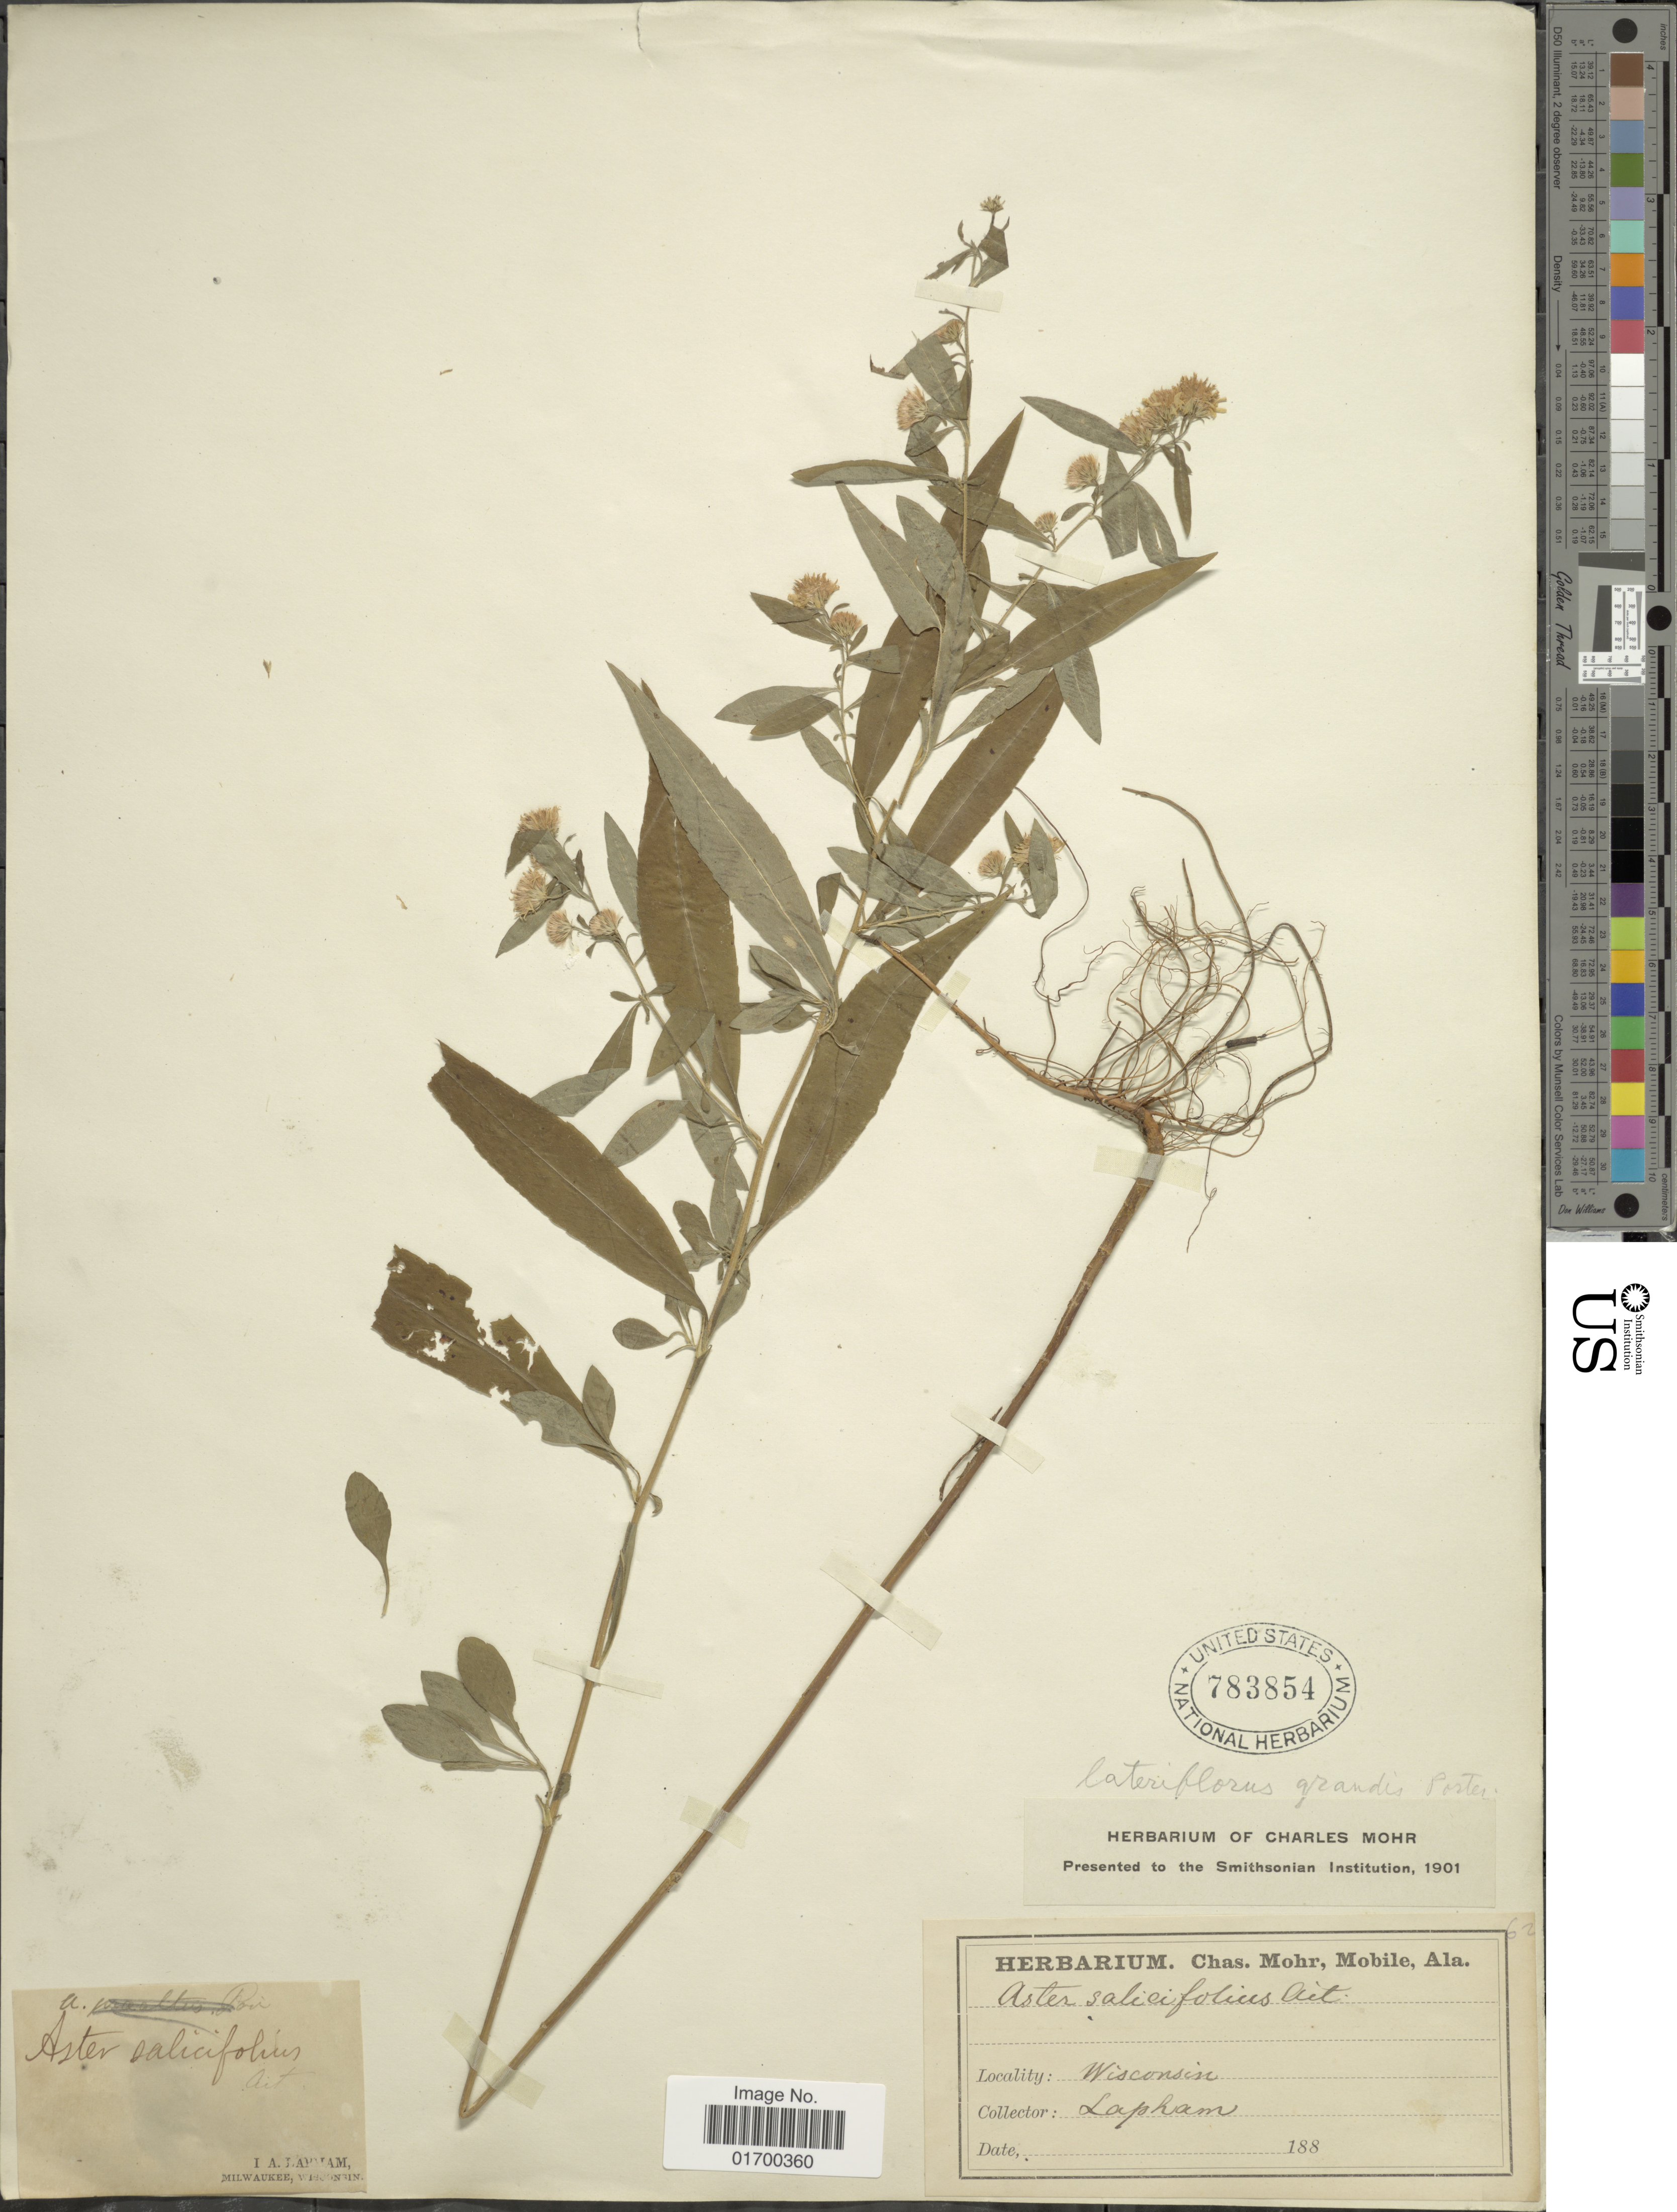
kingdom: Plantae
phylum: Tracheophyta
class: Magnoliopsida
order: Asterales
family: Asteraceae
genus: Symphyotrichum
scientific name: Symphyotrichum lateriflorum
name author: (L.) Á. Löve & D. Löve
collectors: I. Lapham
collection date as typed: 188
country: United States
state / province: Wisconsin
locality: Milwaukee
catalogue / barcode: US 783854